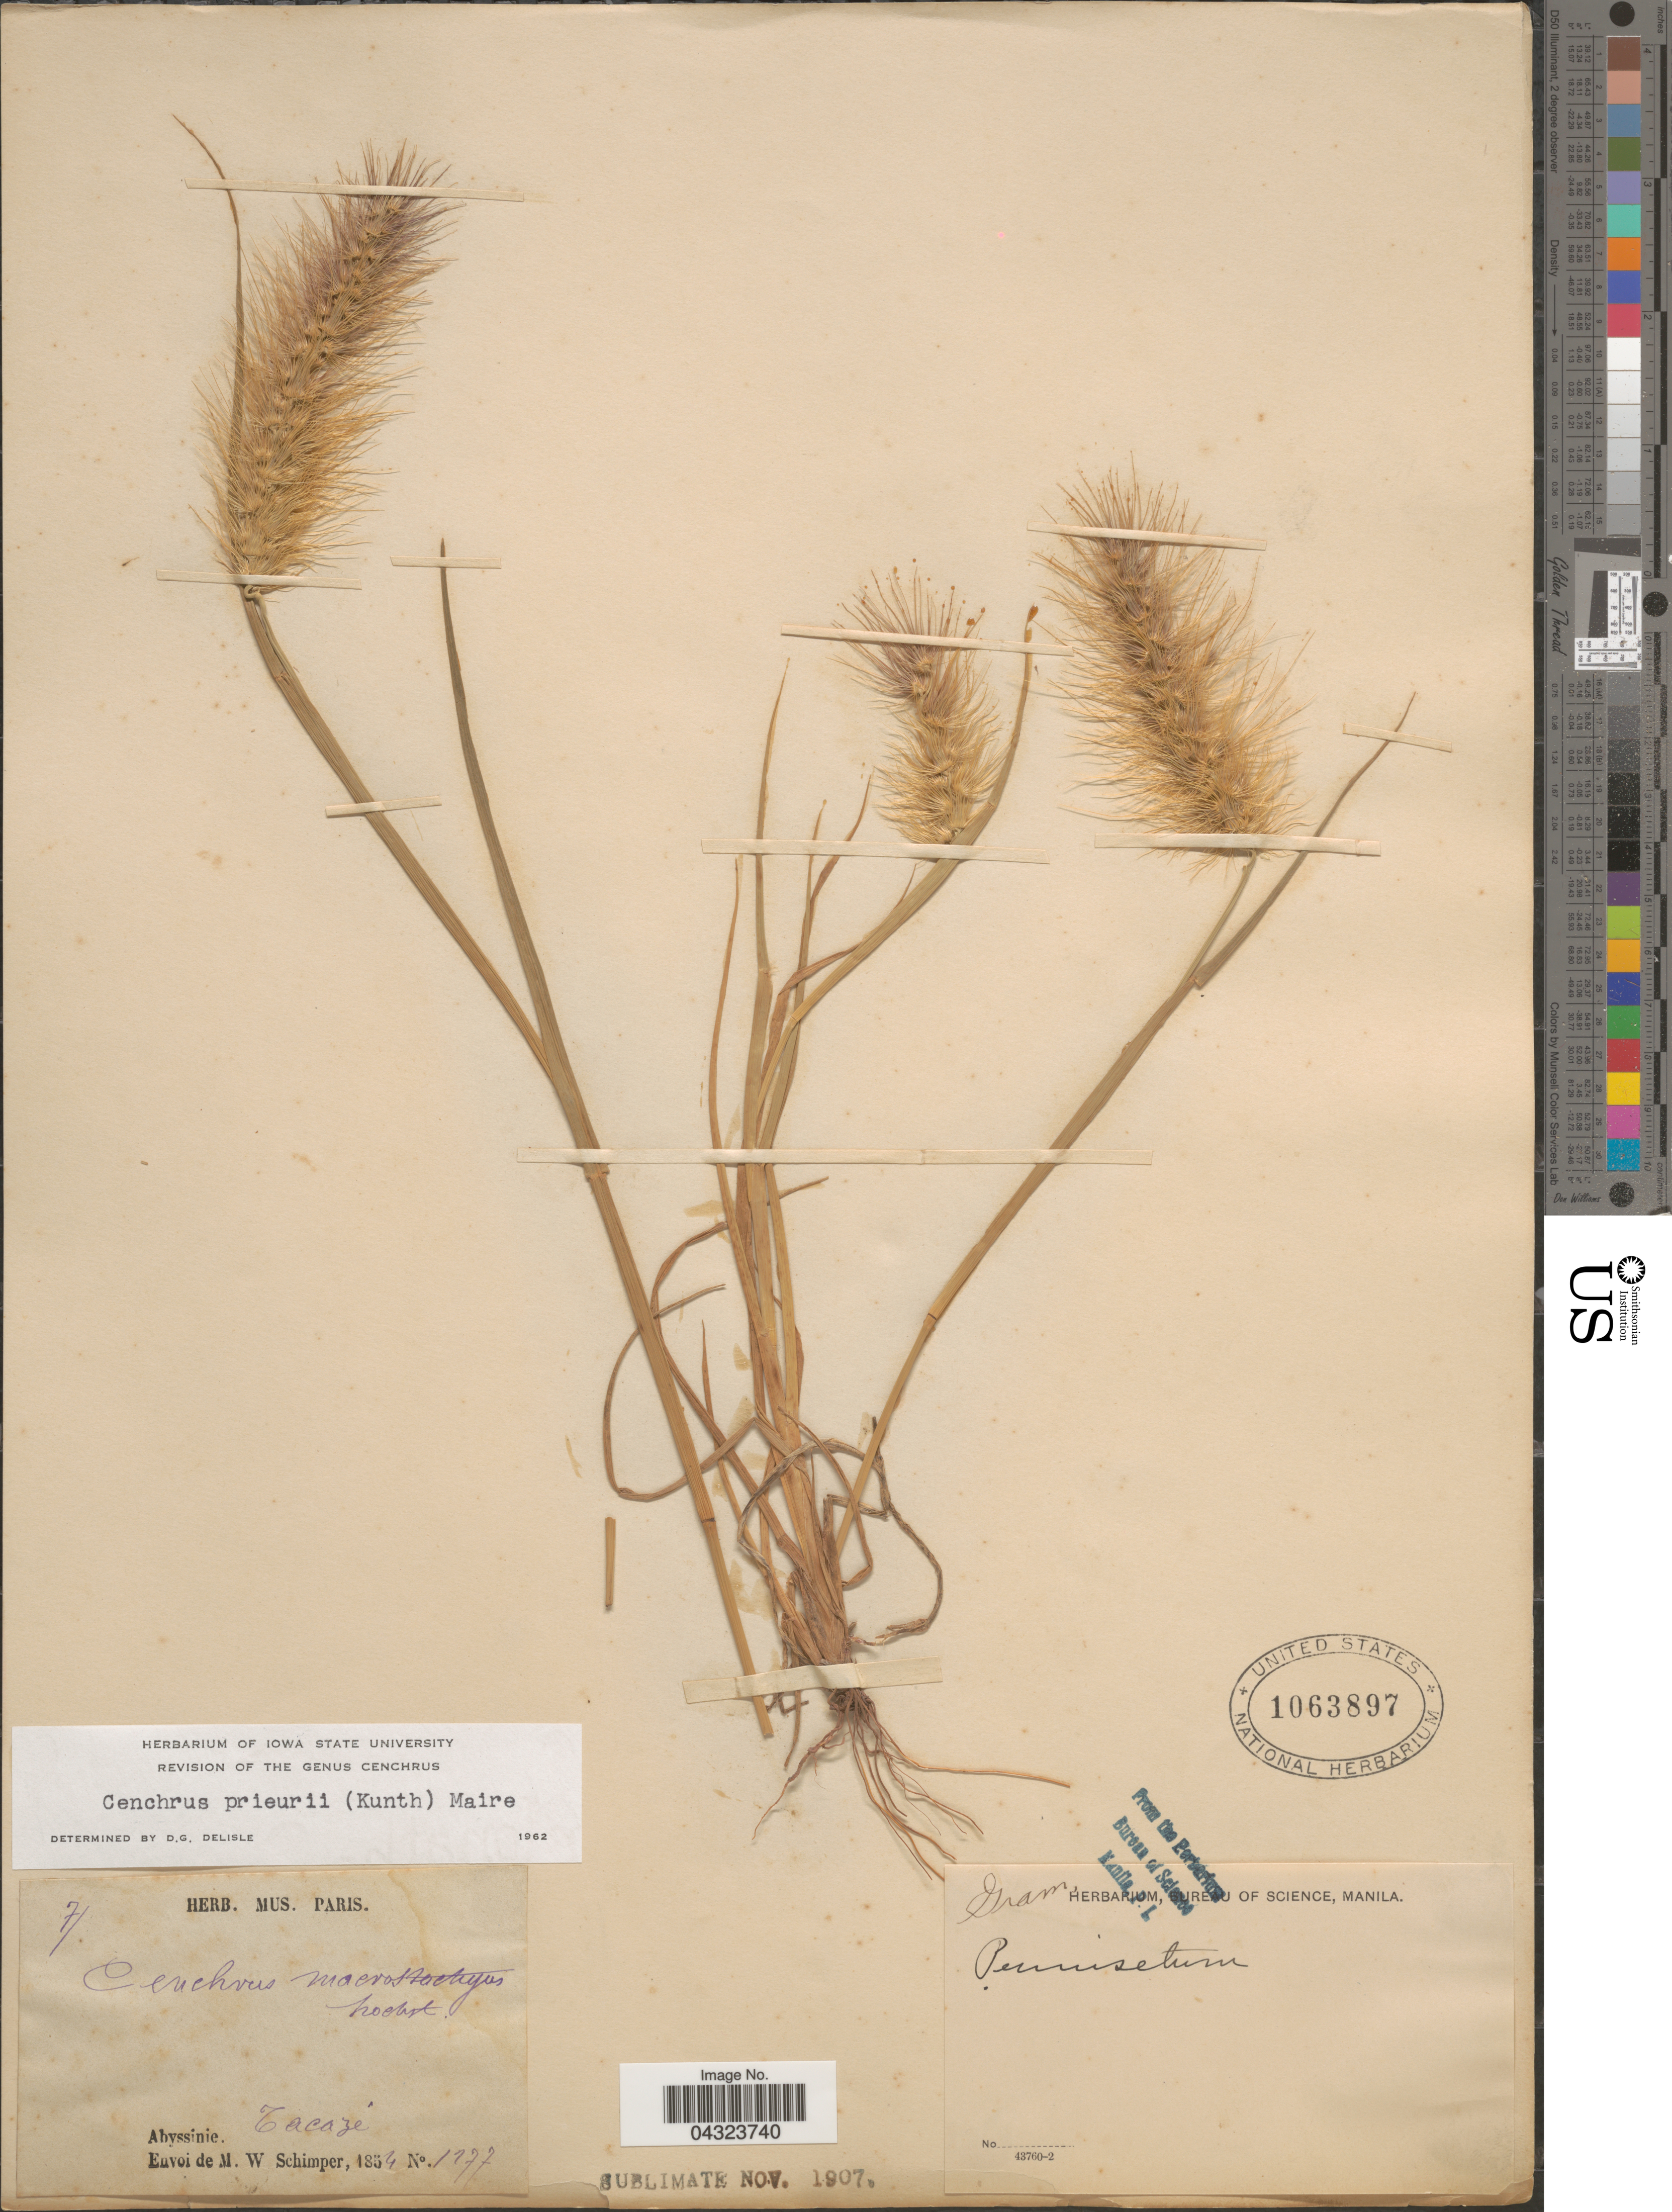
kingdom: Plantae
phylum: Tracheophyta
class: Liliopsida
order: Poales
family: Poaceae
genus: Cenchrus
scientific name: Cenchrus prieurii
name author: (Kunth) Maire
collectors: M. Schimper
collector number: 1277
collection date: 1854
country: Ethiopia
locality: Abyssinie. Tacazé.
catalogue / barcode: US 1063897